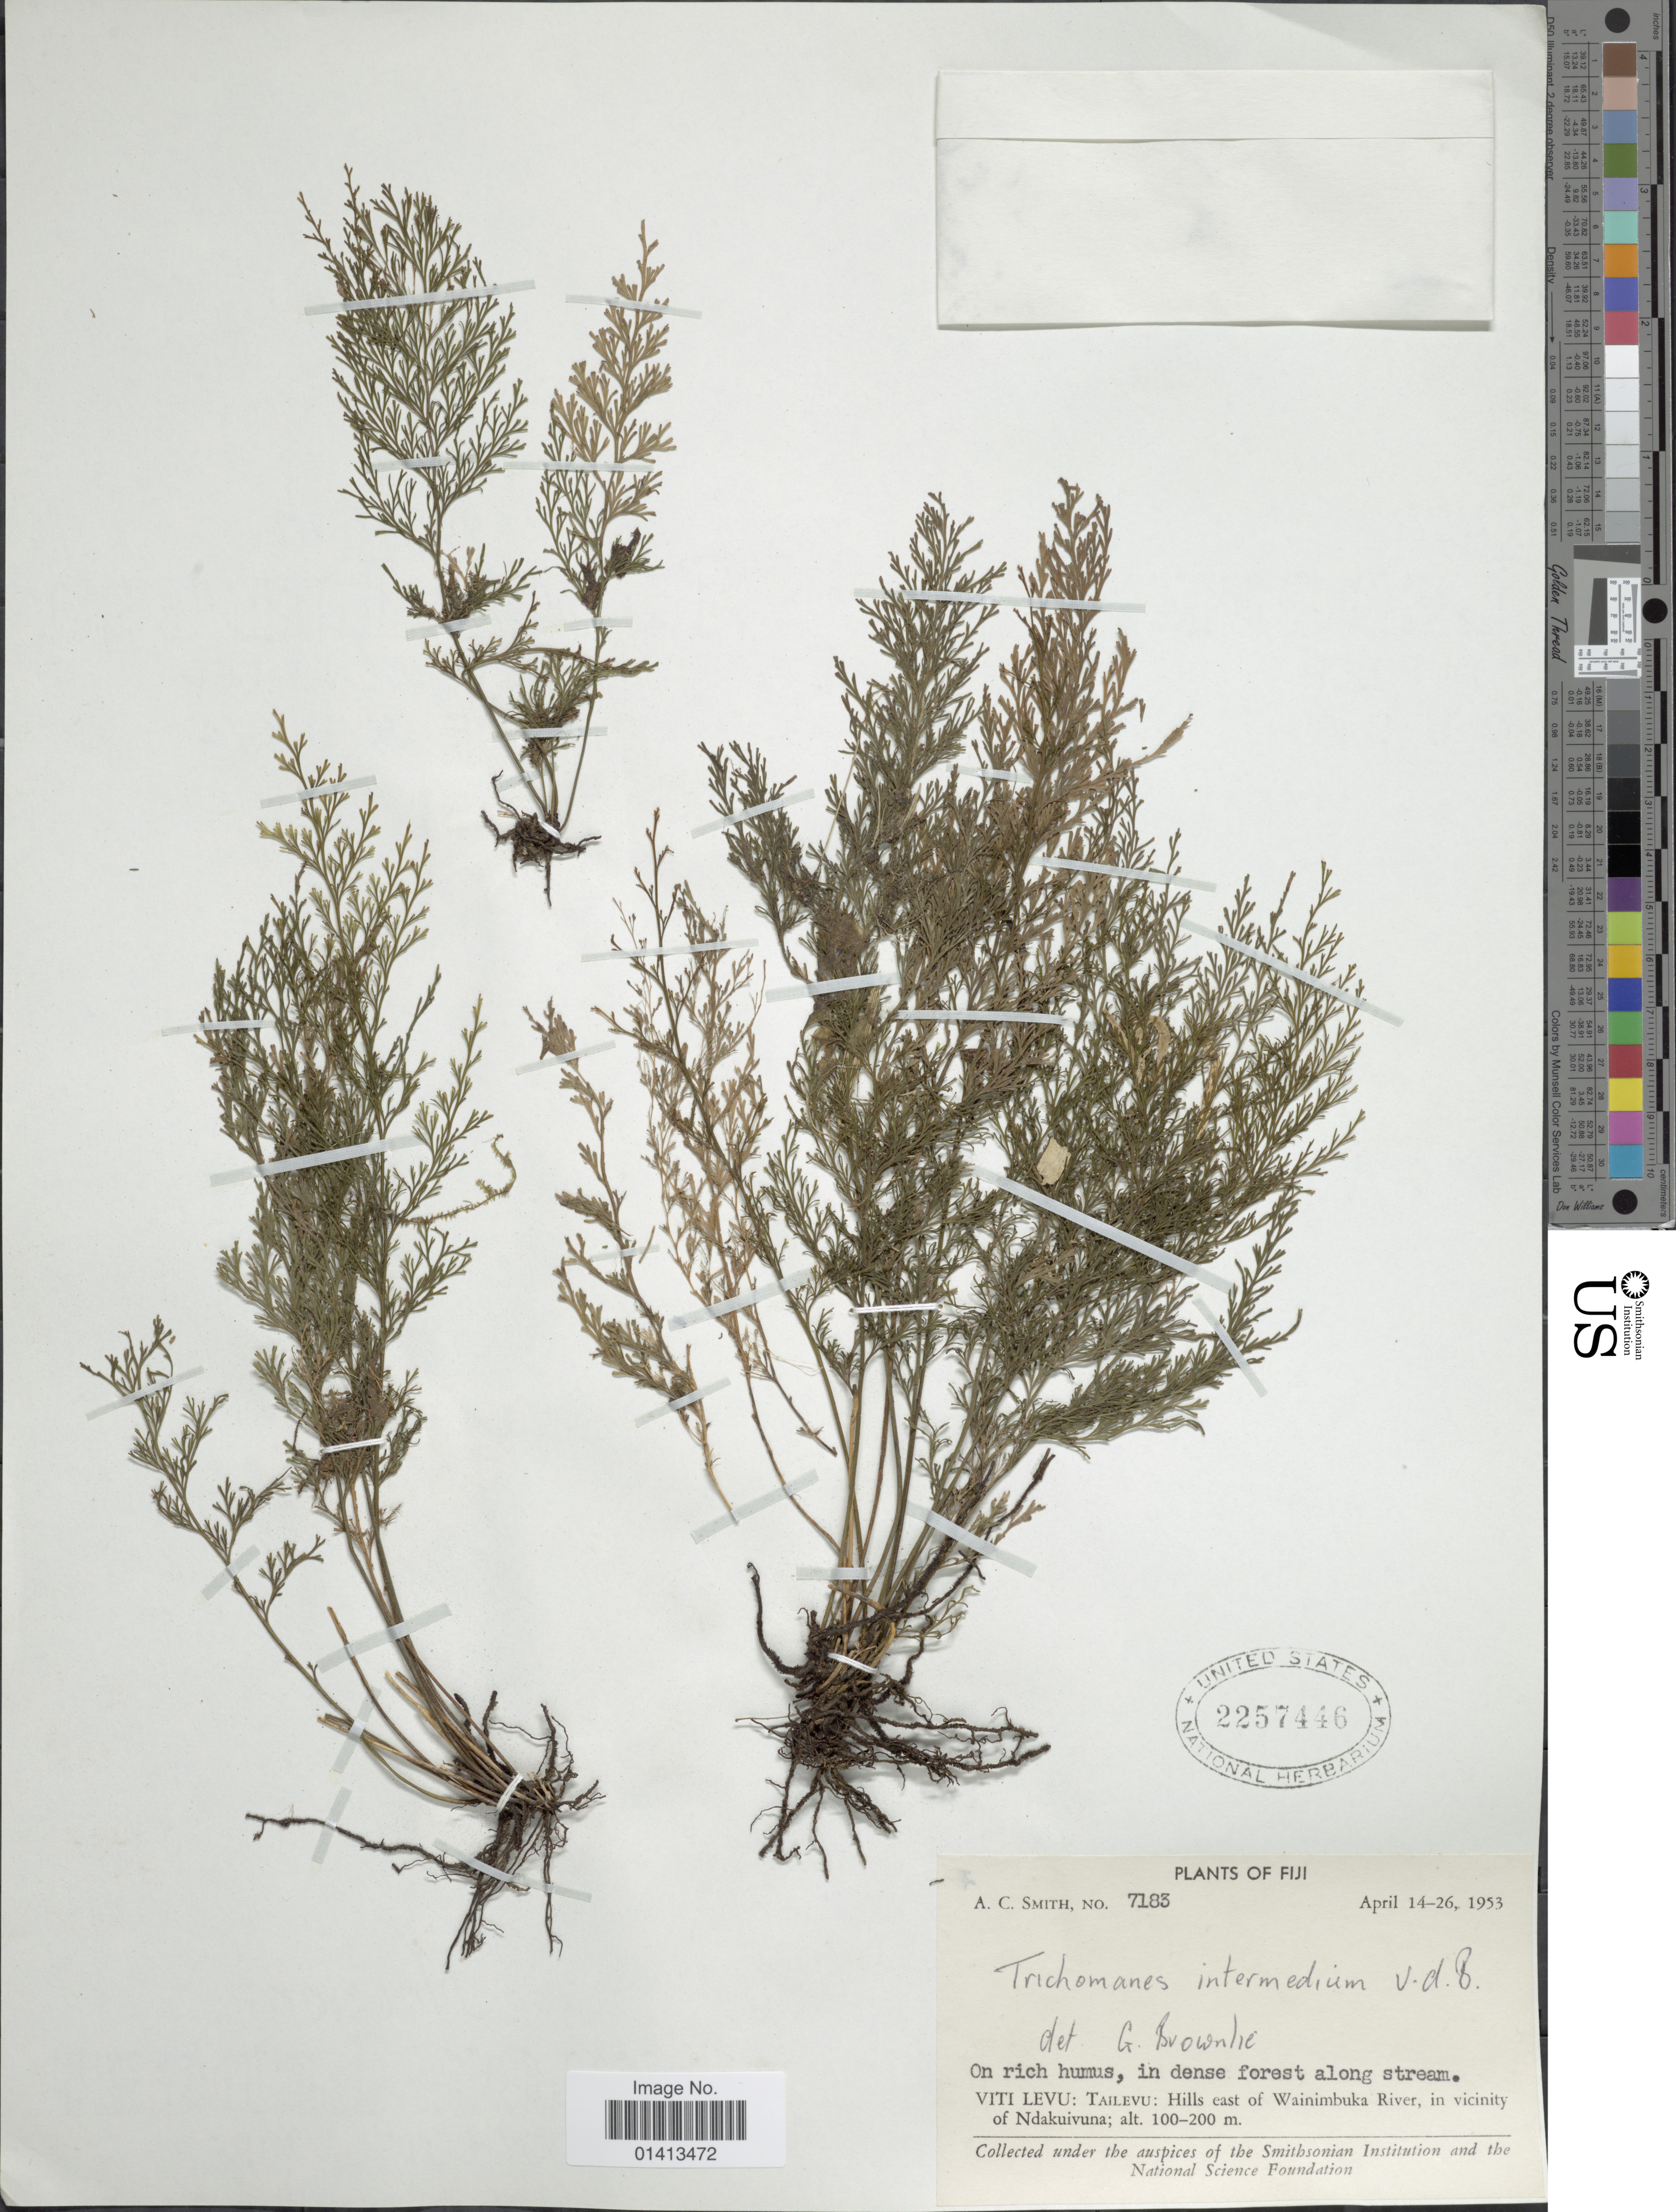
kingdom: Plantae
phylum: Tracheophyta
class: Polypodiopsida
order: Hymenophyllales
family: Hymenophyllaceae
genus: Crepidomanes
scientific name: Crepidomanes intermedium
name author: (Bosch) Ebihara & K. Iwats.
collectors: A. C. Smith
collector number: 7183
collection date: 1953-04-14/1953-04-26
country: Fiji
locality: Viti Levu: Tailevu: Hills east of Wainimbuka River, in vicinity of Ndakuivuna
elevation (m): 100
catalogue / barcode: US 2257446